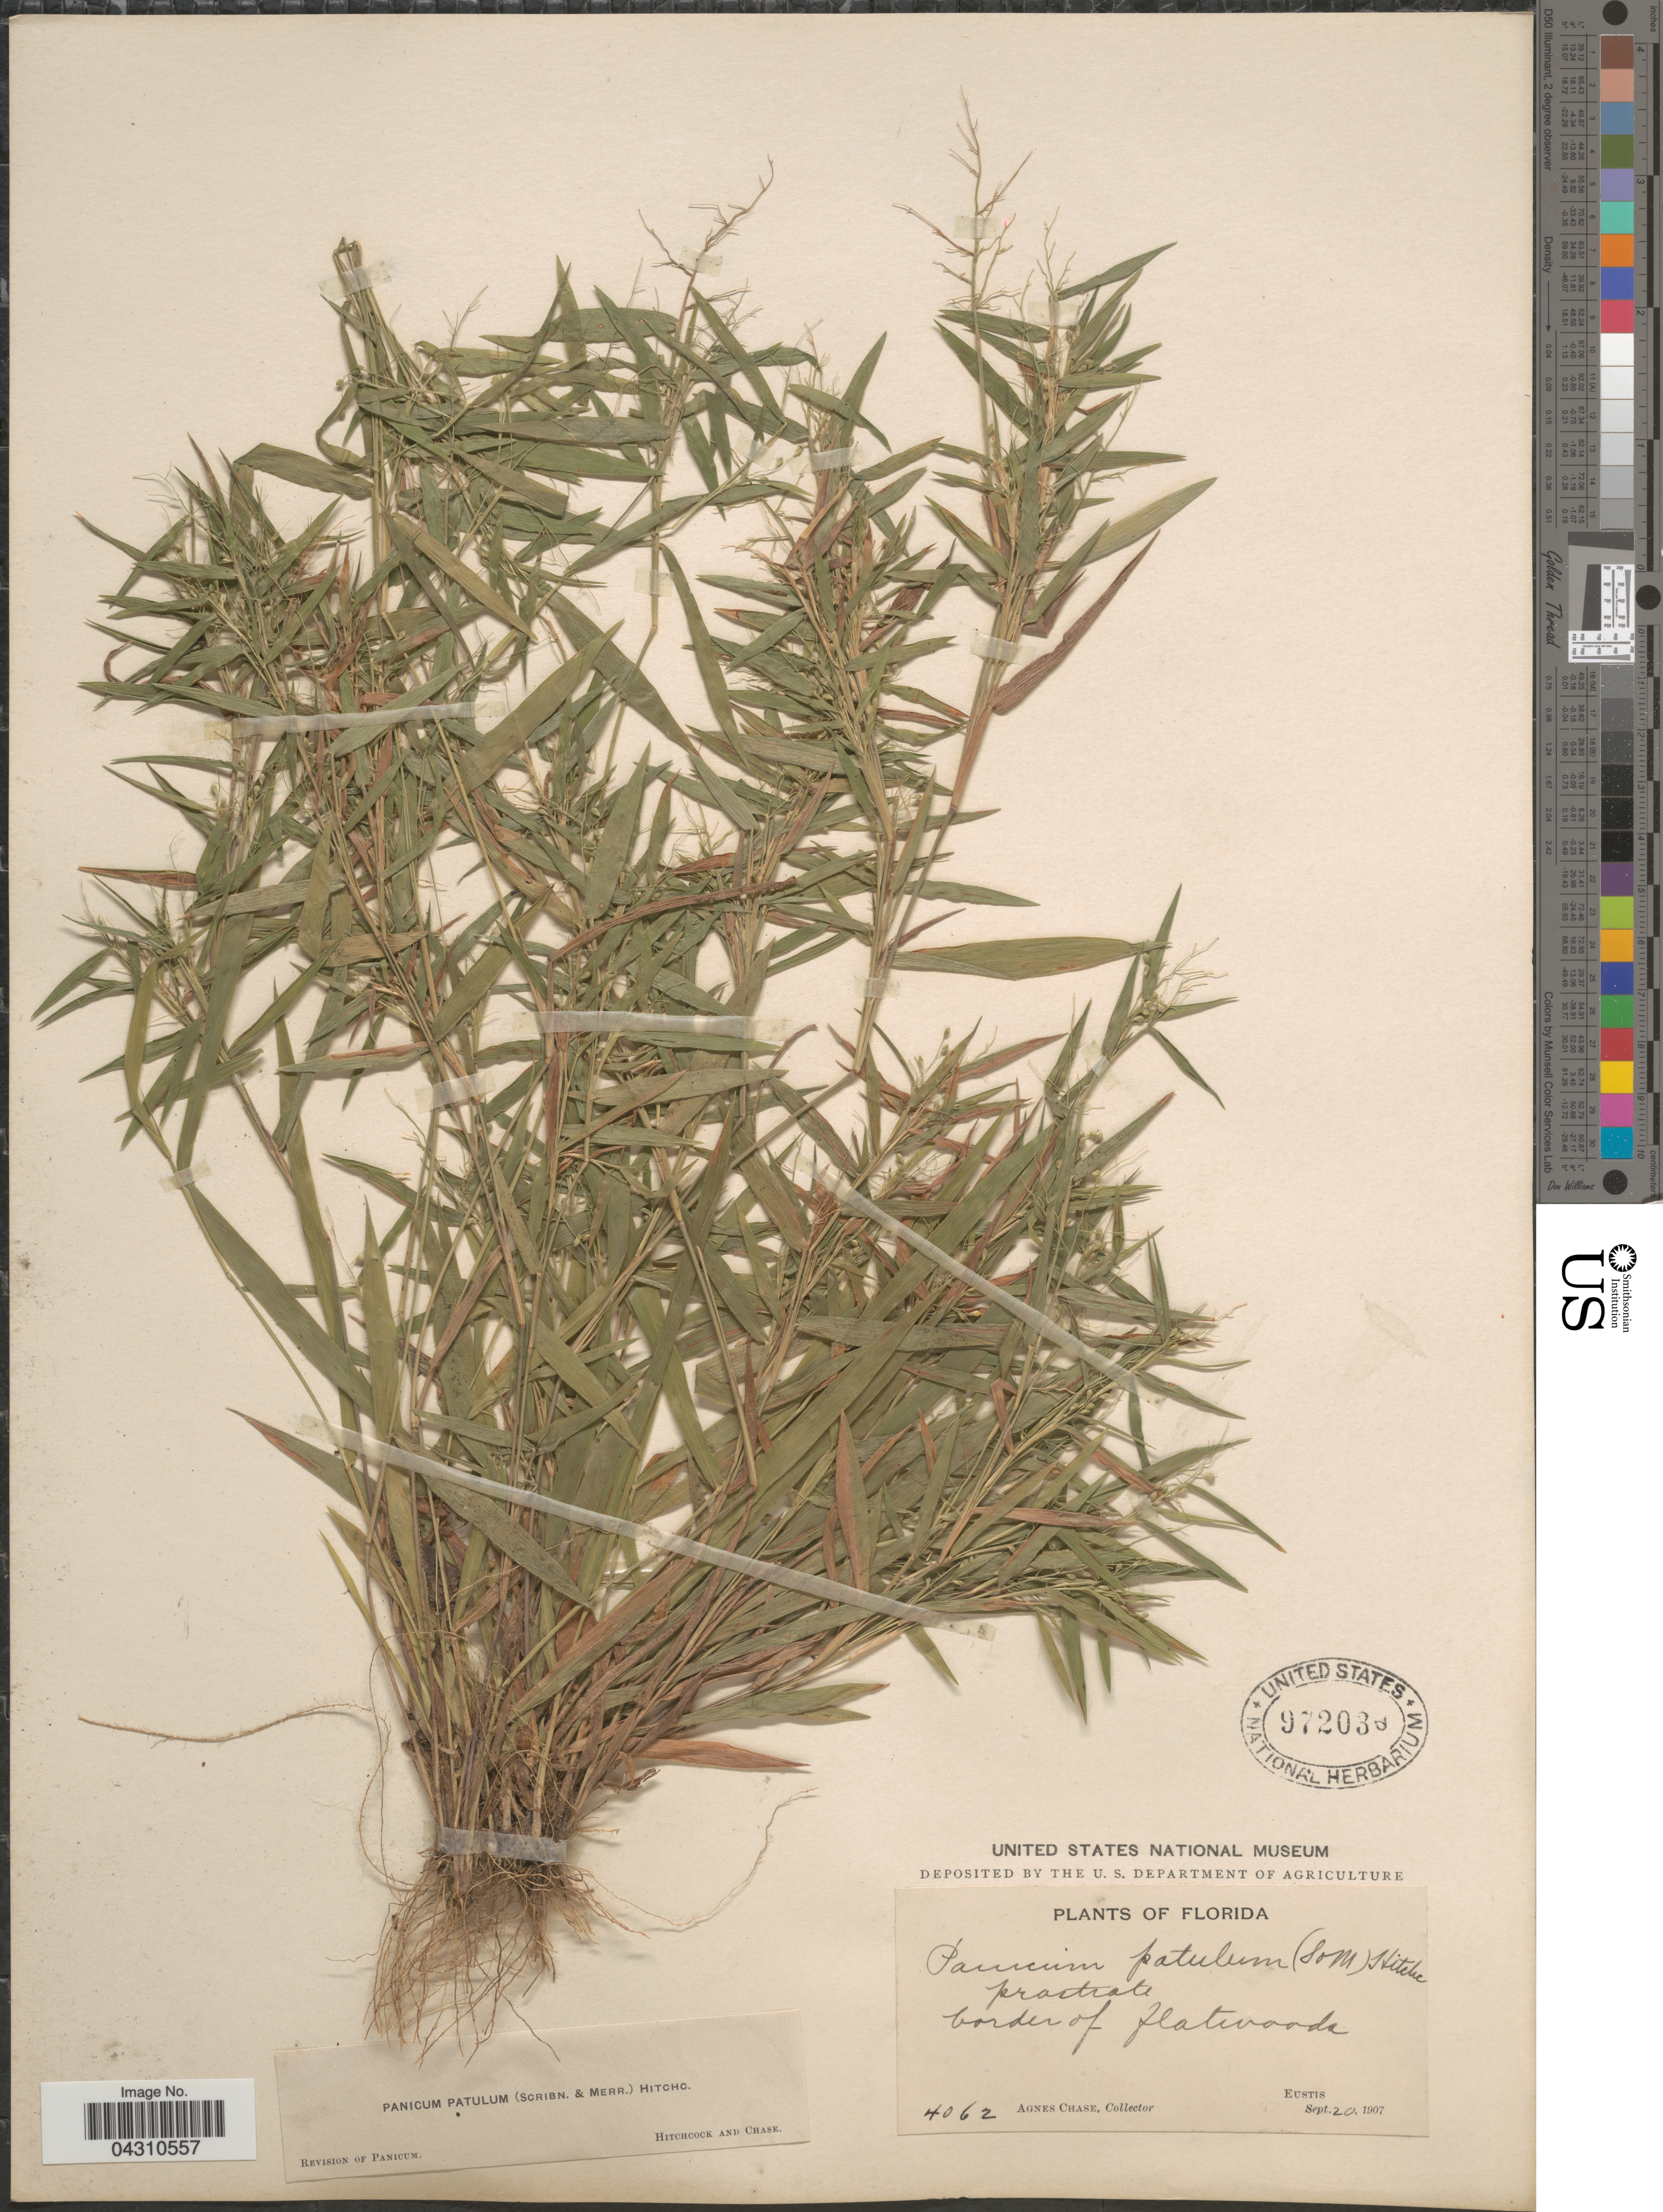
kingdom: Plantae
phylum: Tracheophyta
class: Liliopsida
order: Poales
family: Poaceae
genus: Dichanthelium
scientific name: Dichanthelium portoricense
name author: (Desv. ex Ham.) B.F. Hansen & Wunderlin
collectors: A. Chase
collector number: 4062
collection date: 1907-09-20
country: United States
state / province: Florida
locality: Border of flatwoods. Eustis.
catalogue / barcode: US 972030